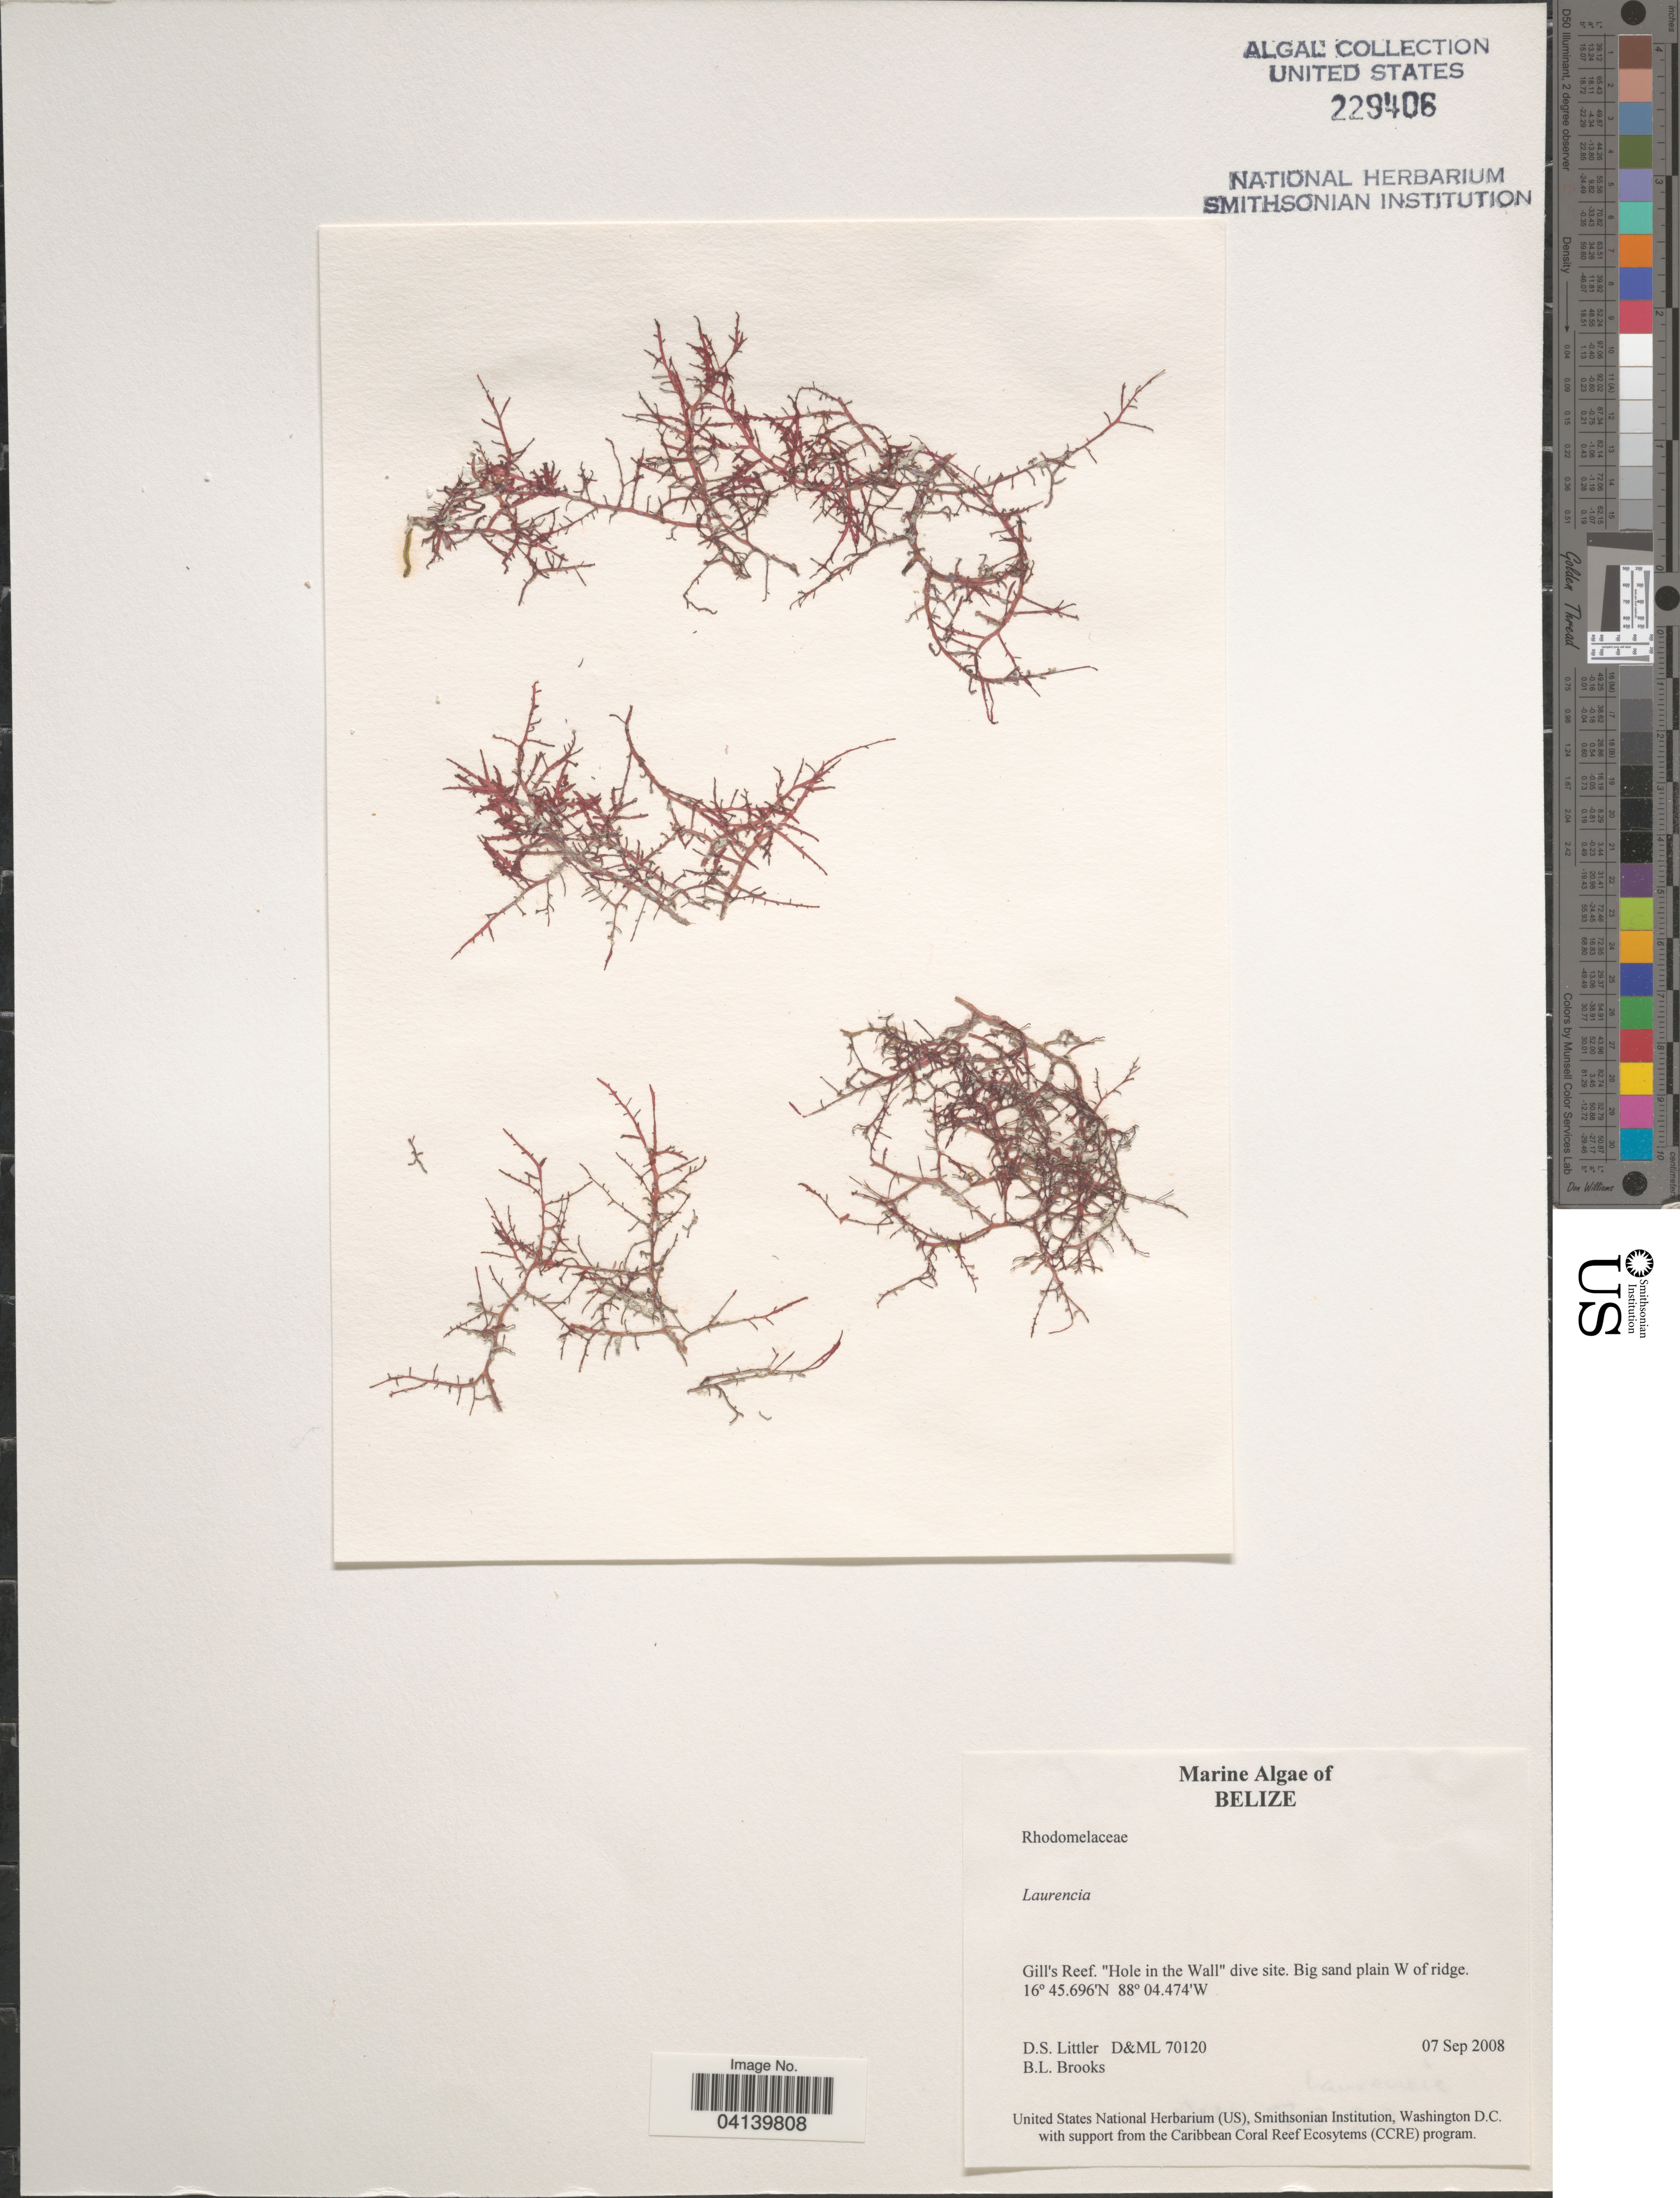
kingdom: Plantae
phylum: Rhodophyta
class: Florideophyceae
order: Ceramiales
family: Rhodomelaceae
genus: Laurencia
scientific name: Laurencia sp.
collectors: D. S. Littler & B. Brooks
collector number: D&ML 70120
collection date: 2008-09-07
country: Belize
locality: Gill's Reef. "Hole in the Wall" dive site. Big sand plain W of ridge.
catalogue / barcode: US 229406